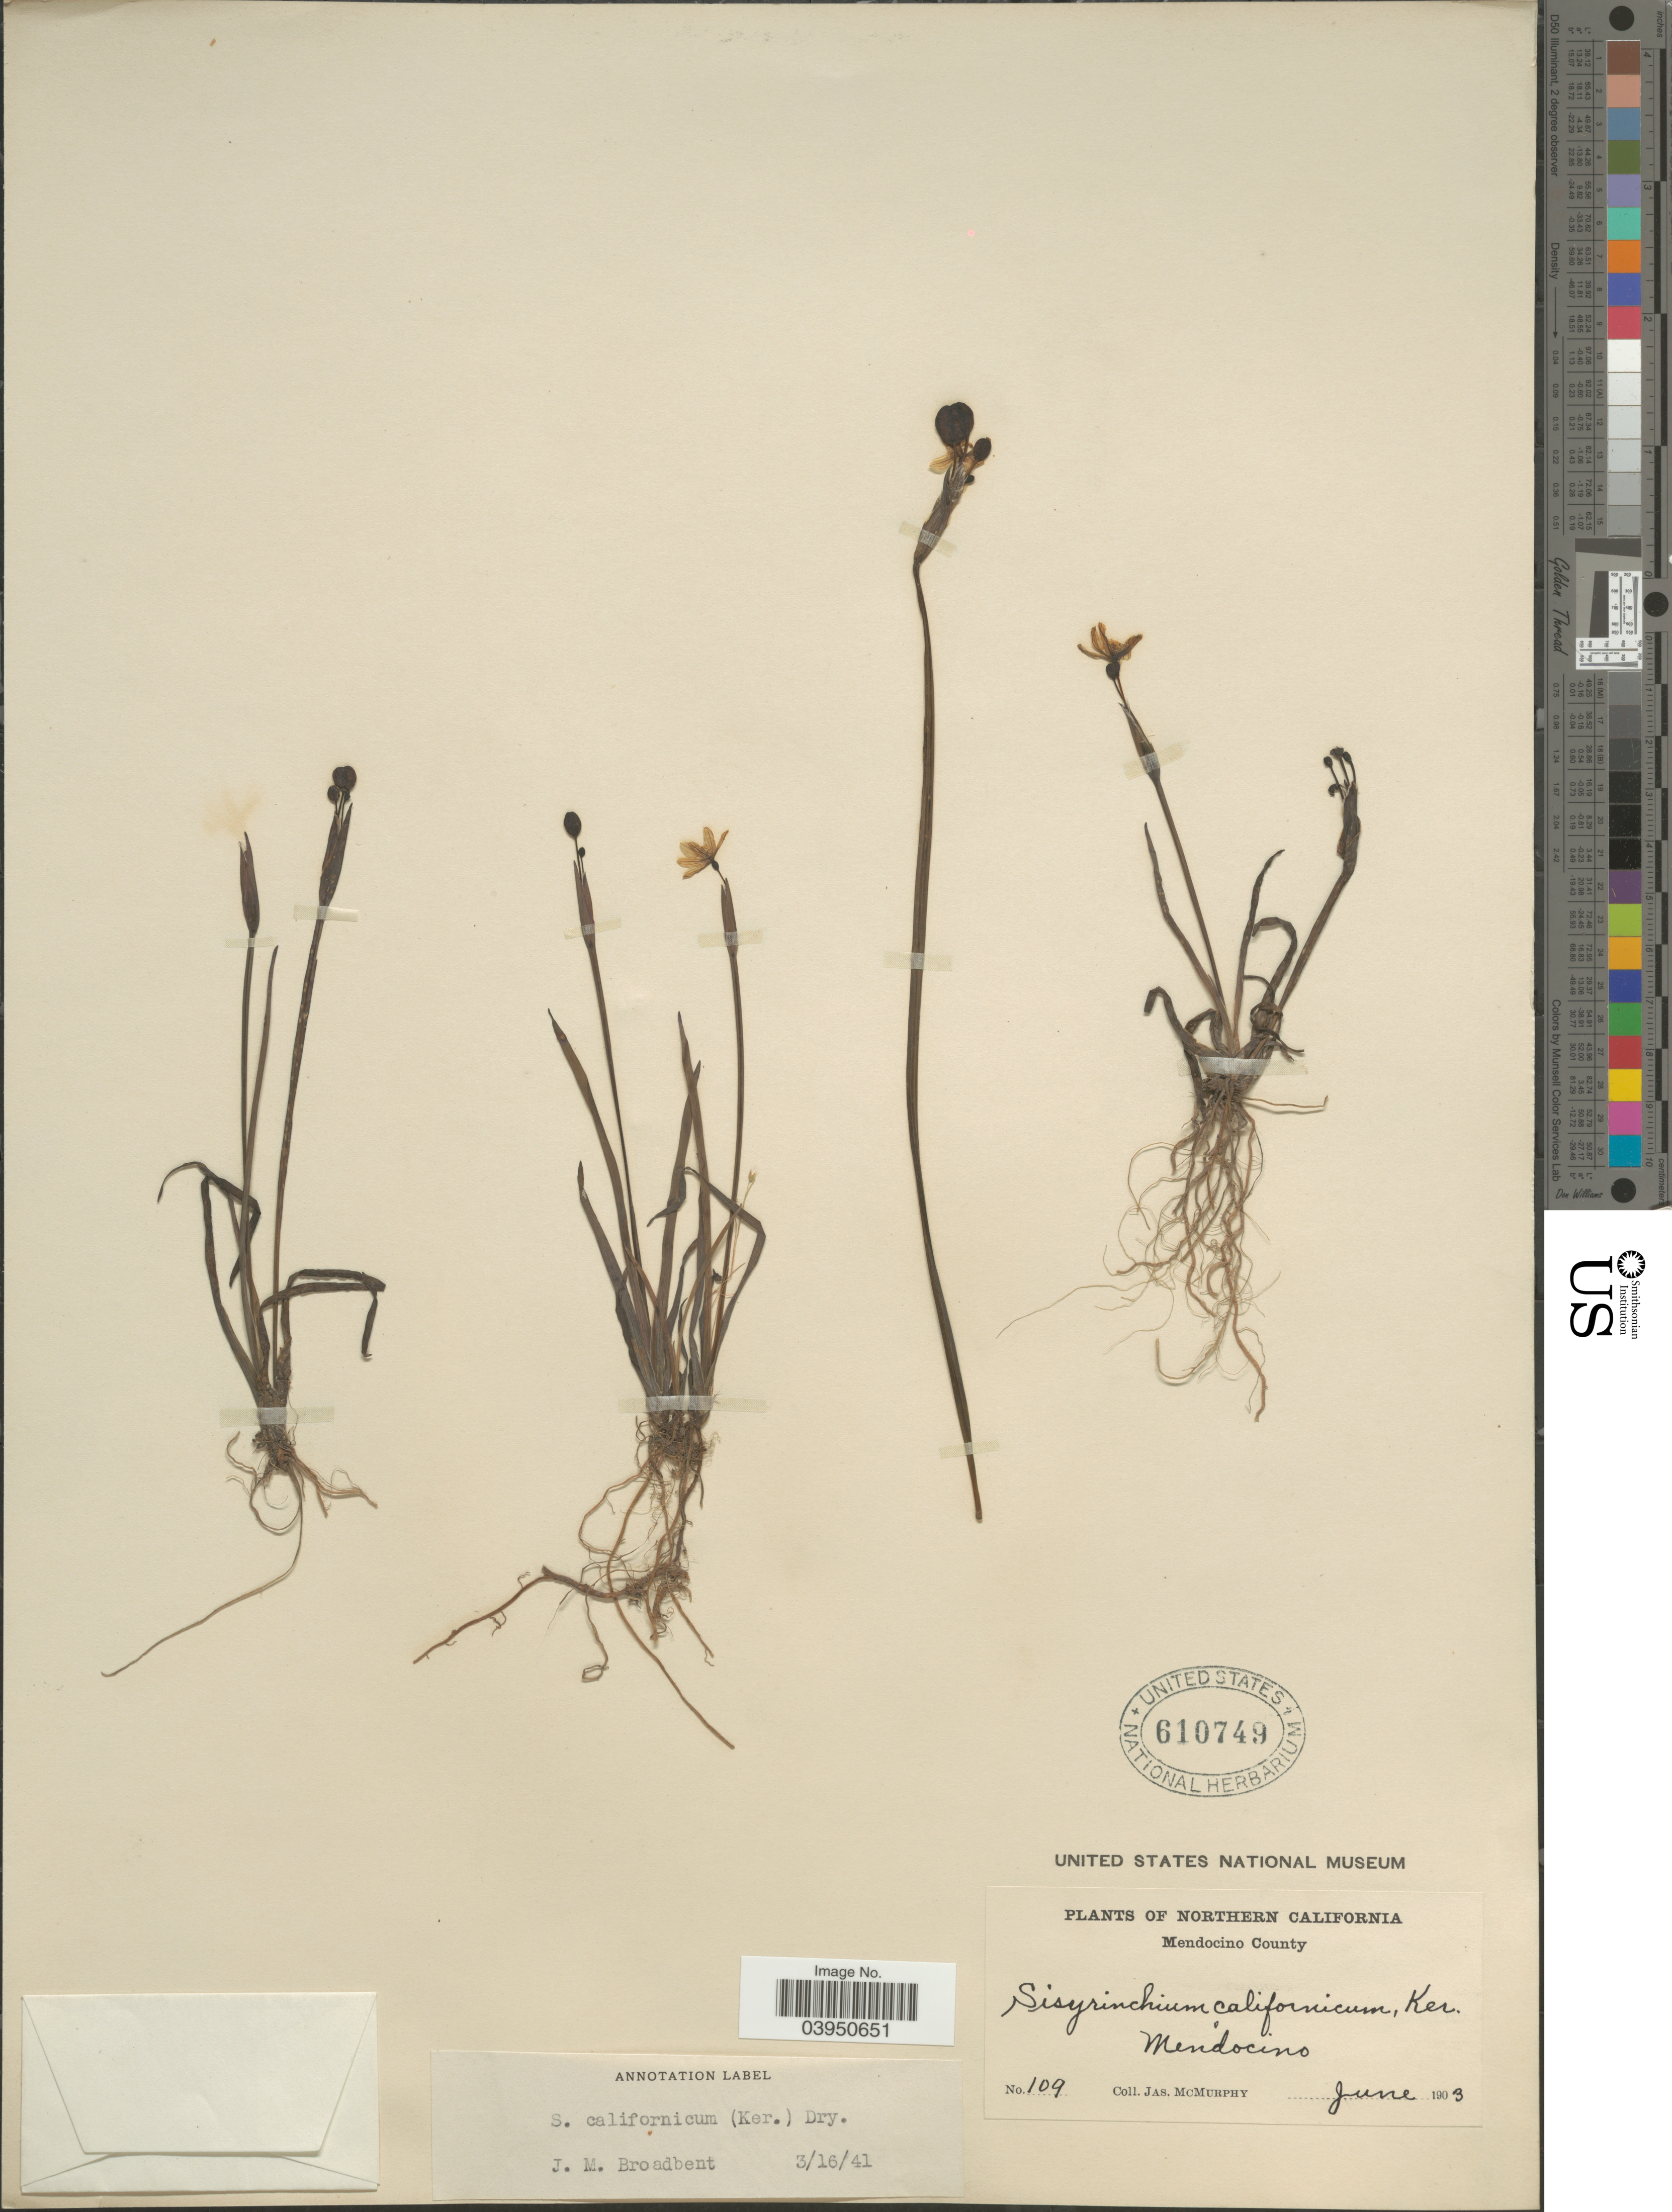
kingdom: Plantae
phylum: Tracheophyta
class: Liliopsida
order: Asparagales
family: Iridaceae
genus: Sisyrinchium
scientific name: Sisyrinchium californicum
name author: (Ker Gawl.) Dryand.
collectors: J. McMurphy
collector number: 109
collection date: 1903-06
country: United States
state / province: California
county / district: Mendocino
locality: Northern California. Mendocino County. Mendocino.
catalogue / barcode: US 610749